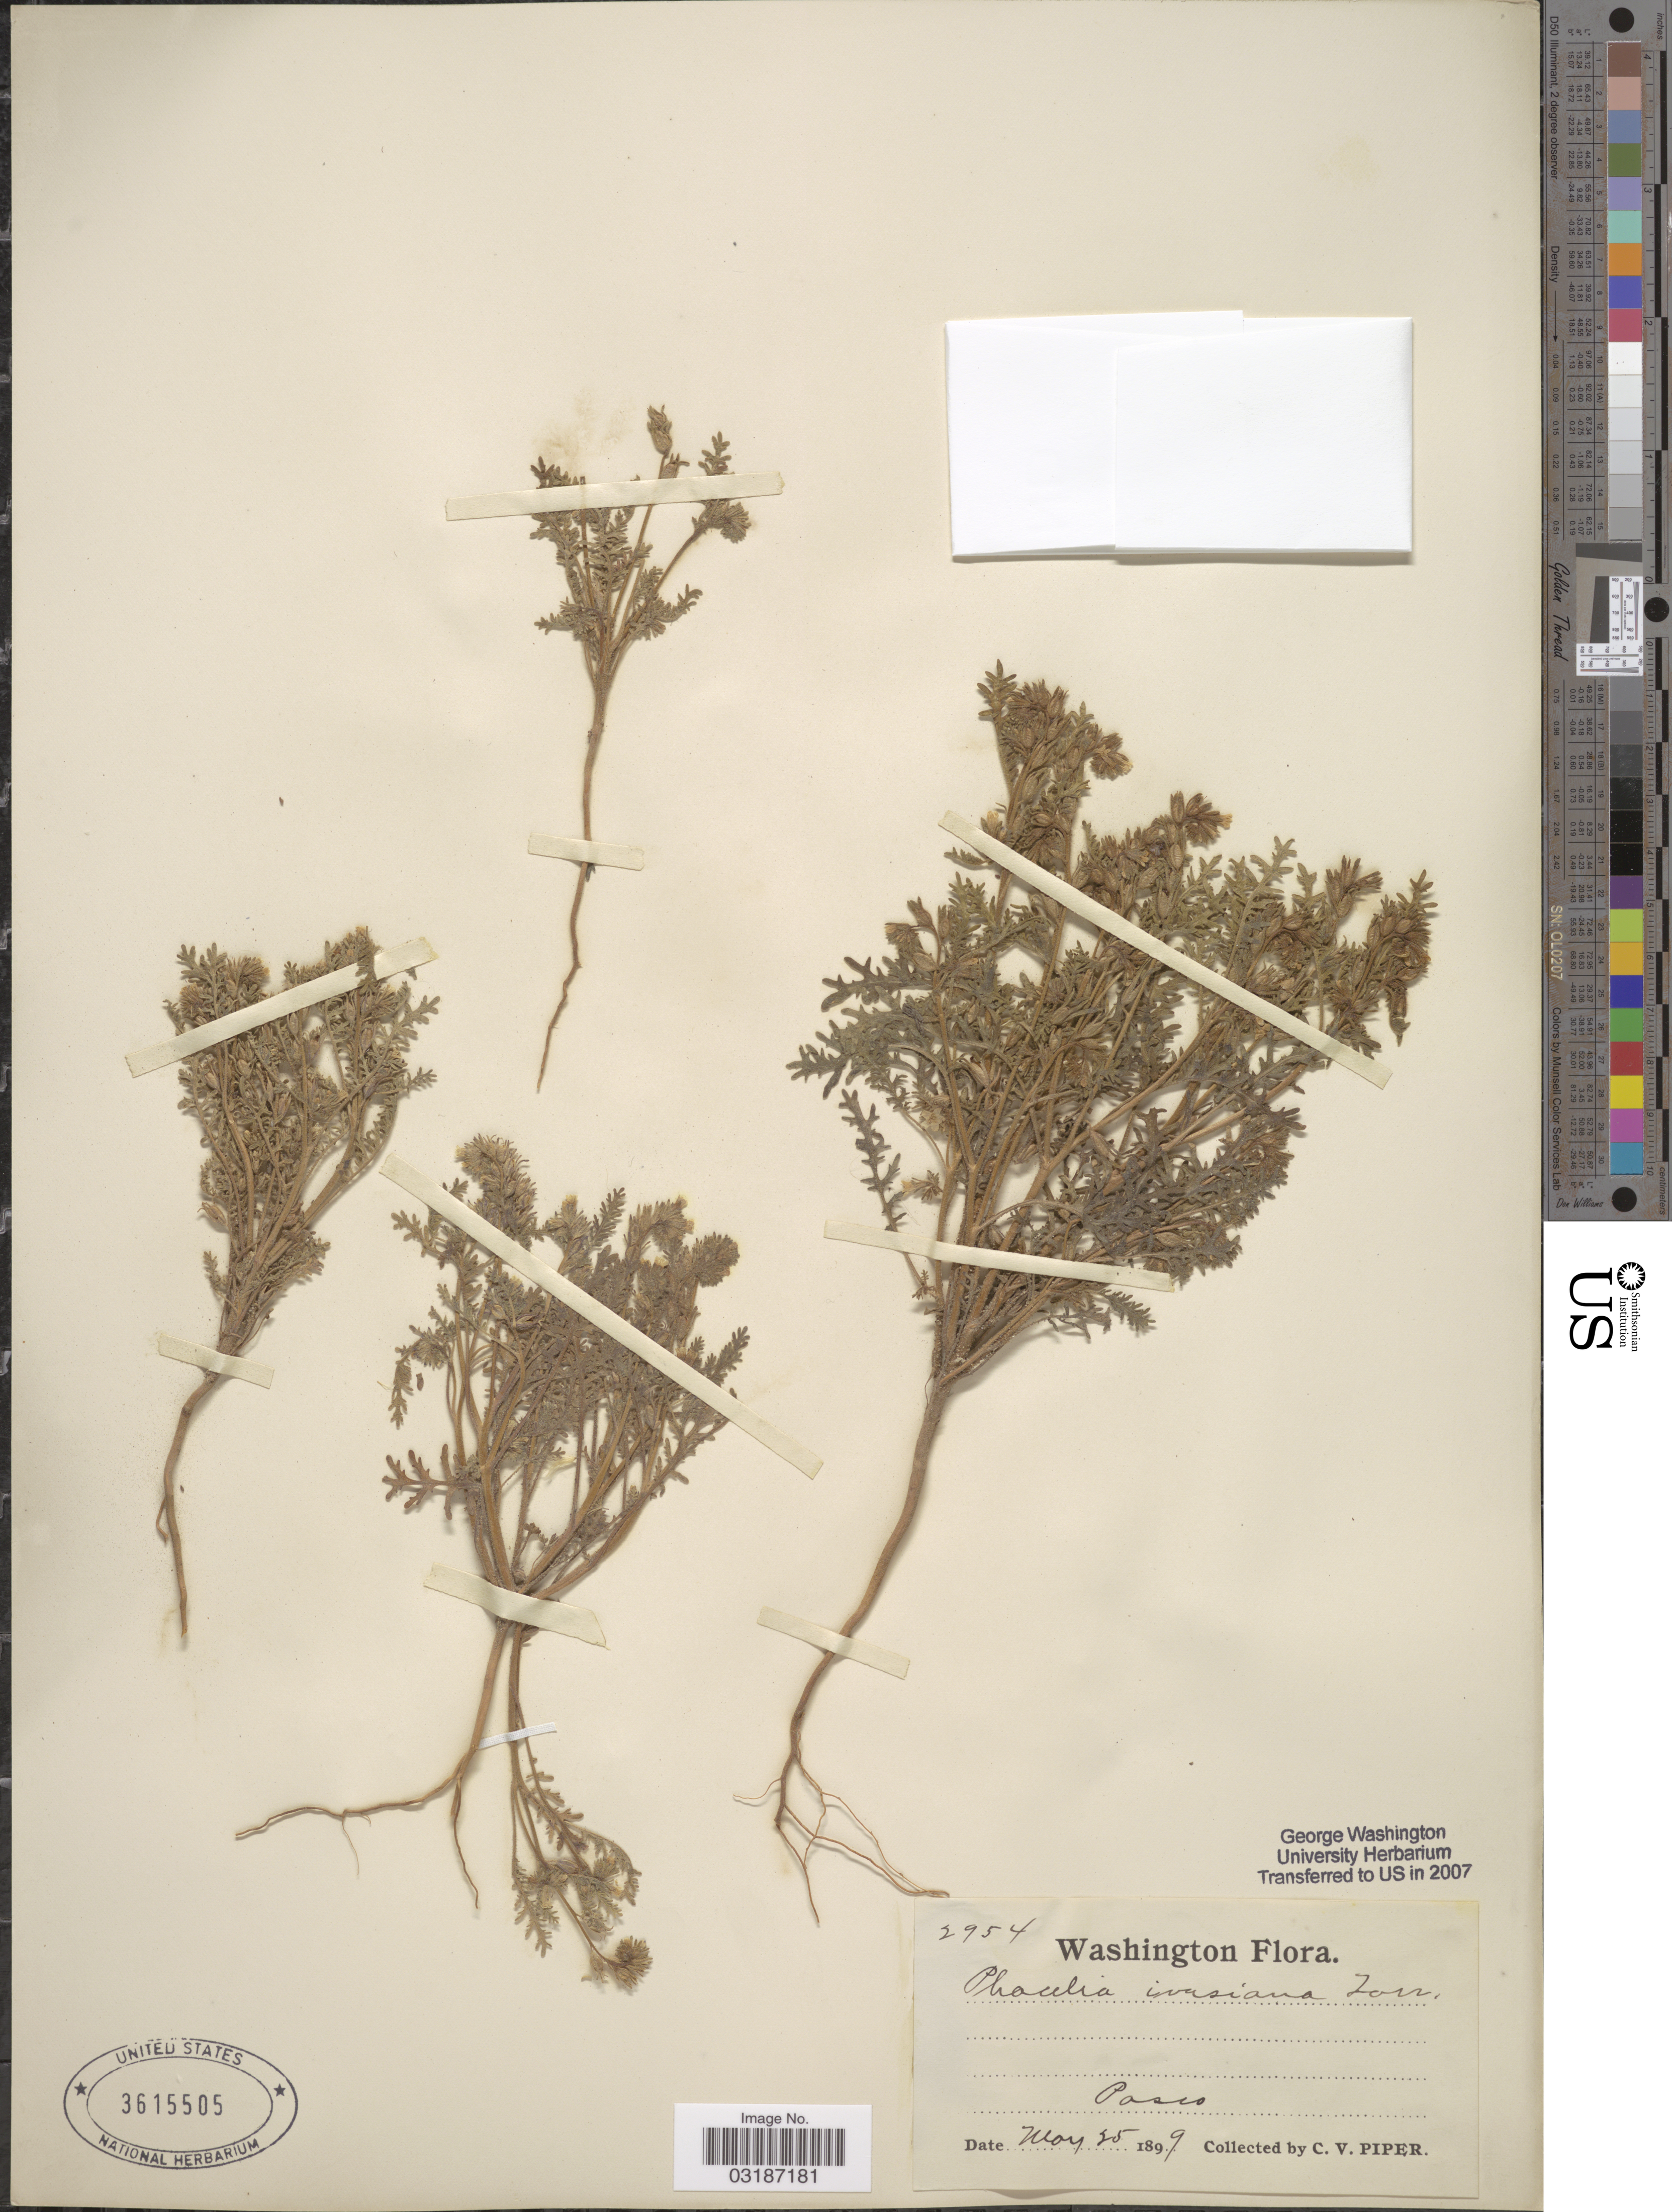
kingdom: Plantae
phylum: Tracheophyta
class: Magnoliopsida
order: Boraginales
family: Hydrophyllaceae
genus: Phacelia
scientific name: Phacelia ivesiana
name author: Torr.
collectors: C. V. Piper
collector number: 2954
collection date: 1899-05-25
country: United States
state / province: Washington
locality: Pasco.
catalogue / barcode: US 3615505